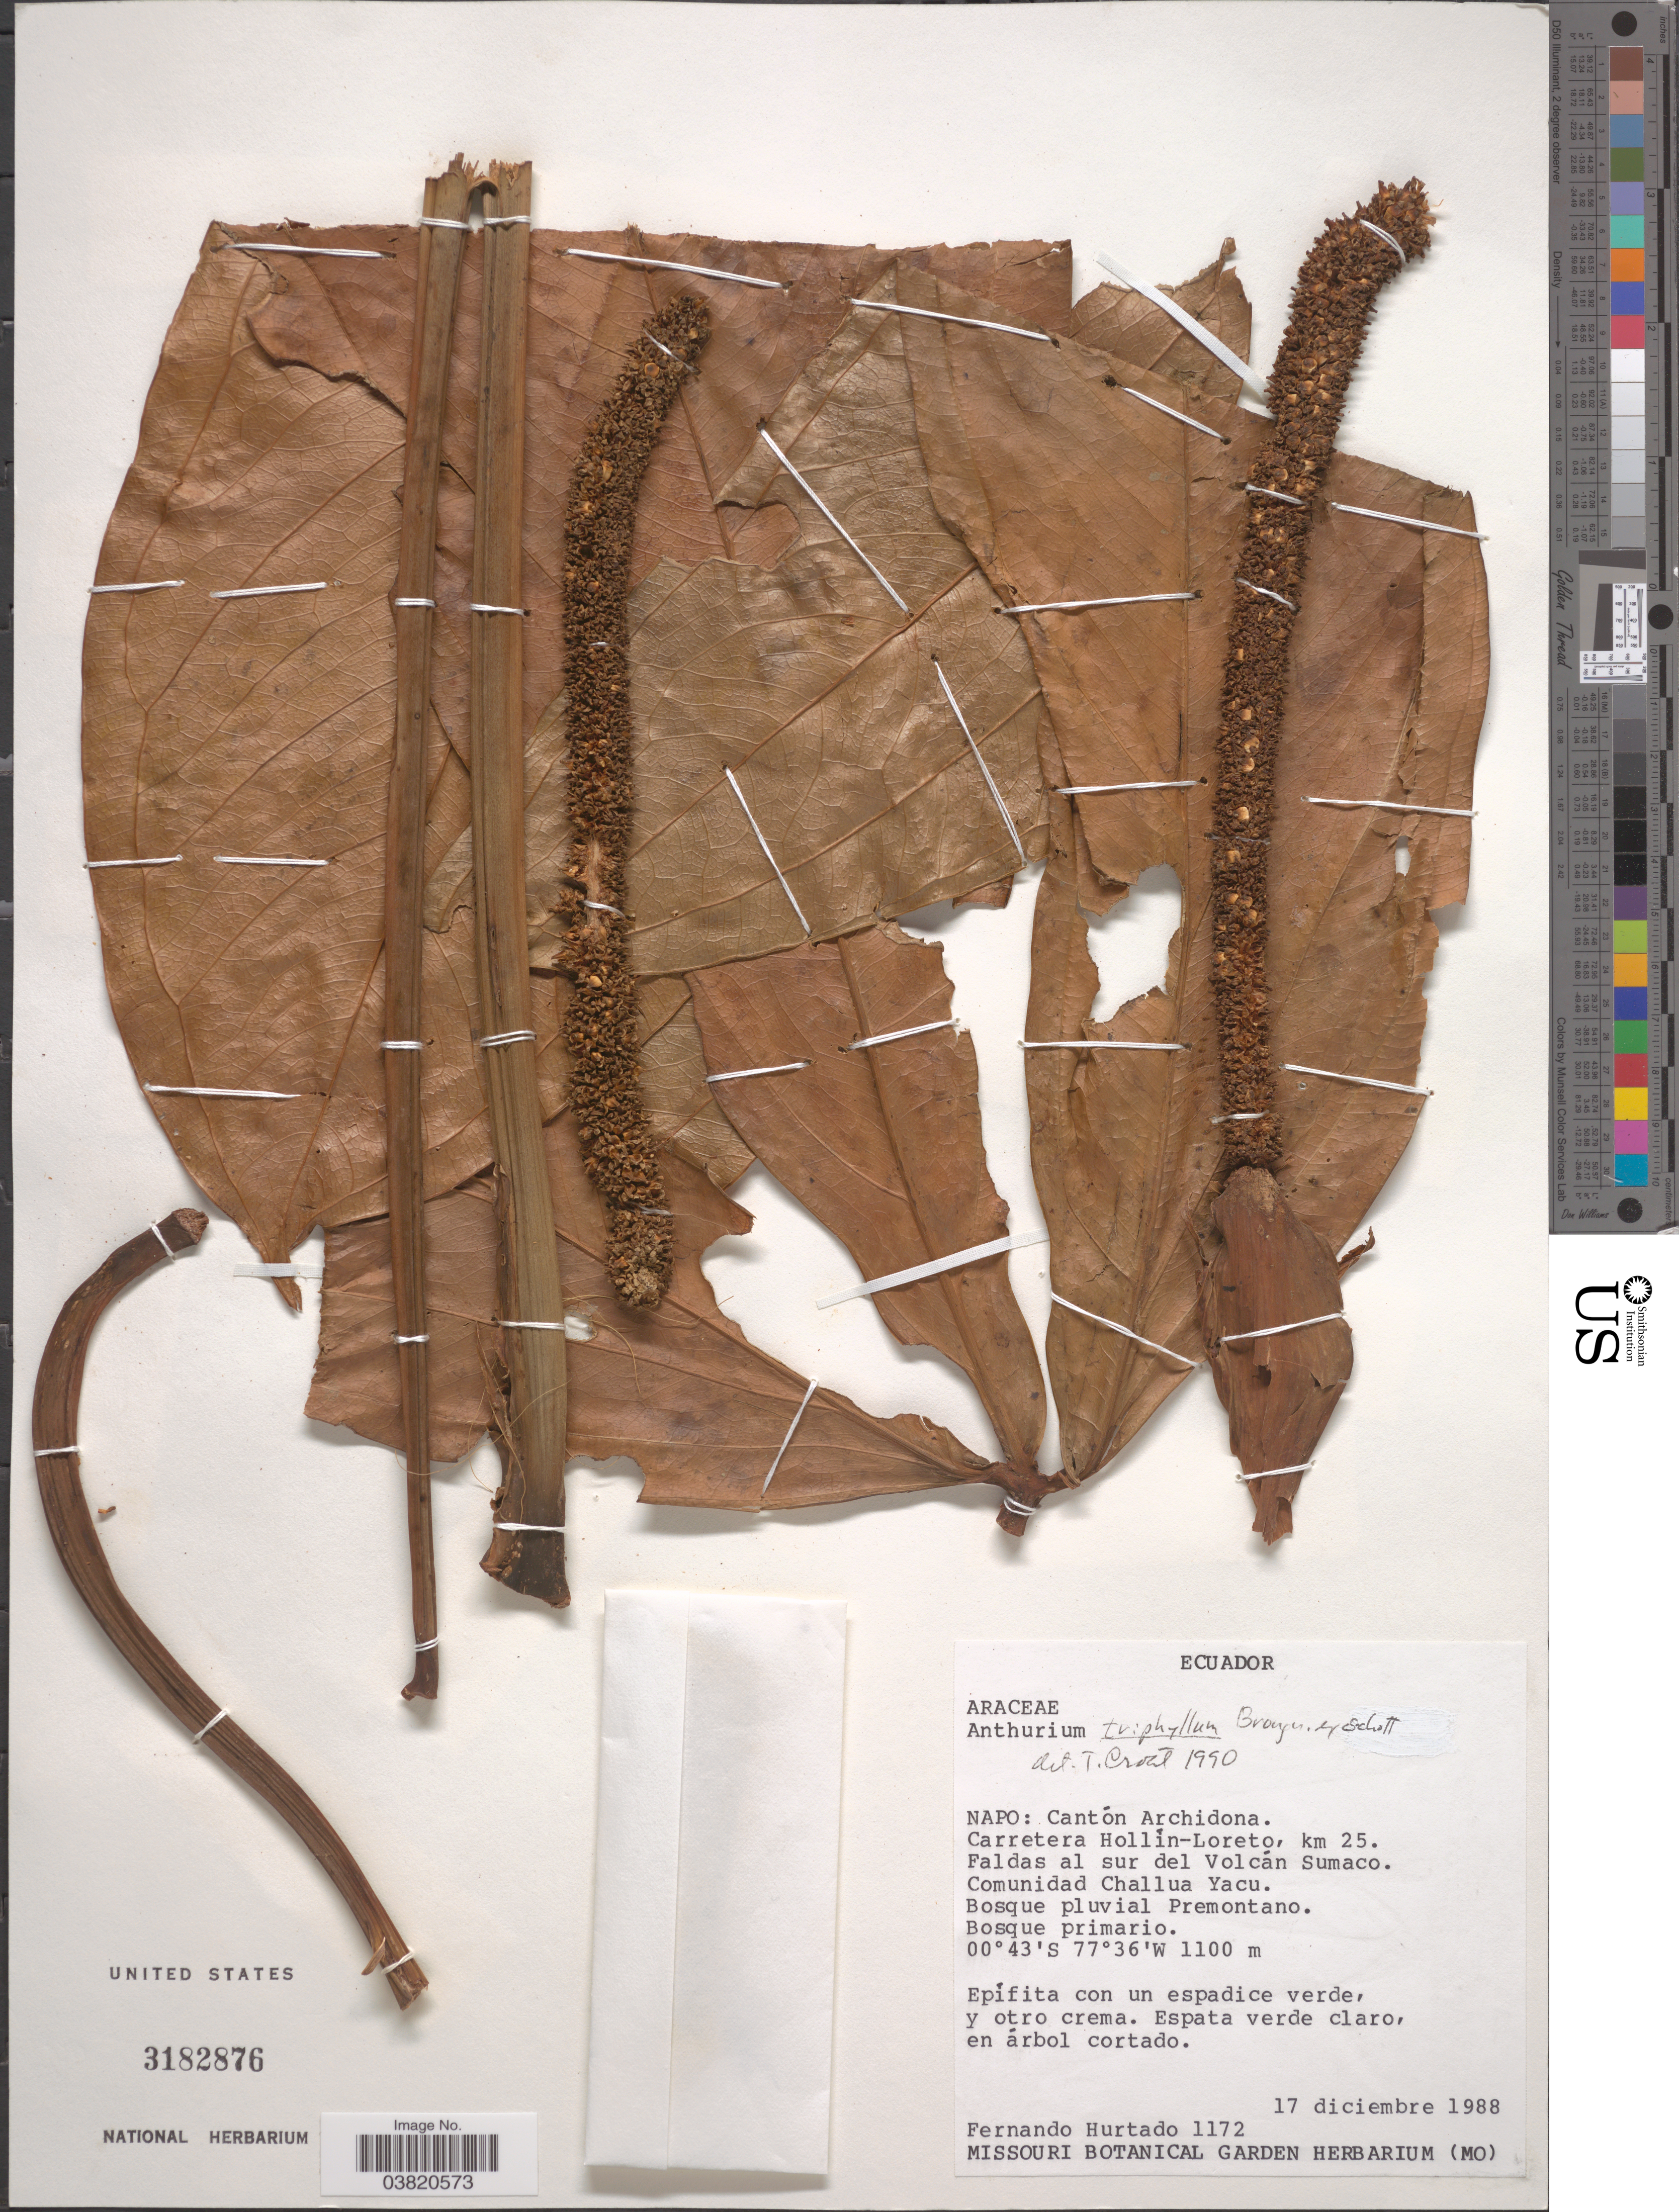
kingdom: Plantae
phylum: Tracheophyta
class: Liliopsida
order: Alismatales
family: Araceae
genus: Anthurium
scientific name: Anthurium triphyllum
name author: (Willd. ex Schult.) Brongn. ex Schott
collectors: F. Hurtado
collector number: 1172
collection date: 1988-12-17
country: Ecuador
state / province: Napo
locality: Cantón Archidona. Carretera Hollín-Loreto, km 25. Faldas al sur del Volcán Sumaco. Comunidad Challua Yacu.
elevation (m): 1100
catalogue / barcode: US 3182876